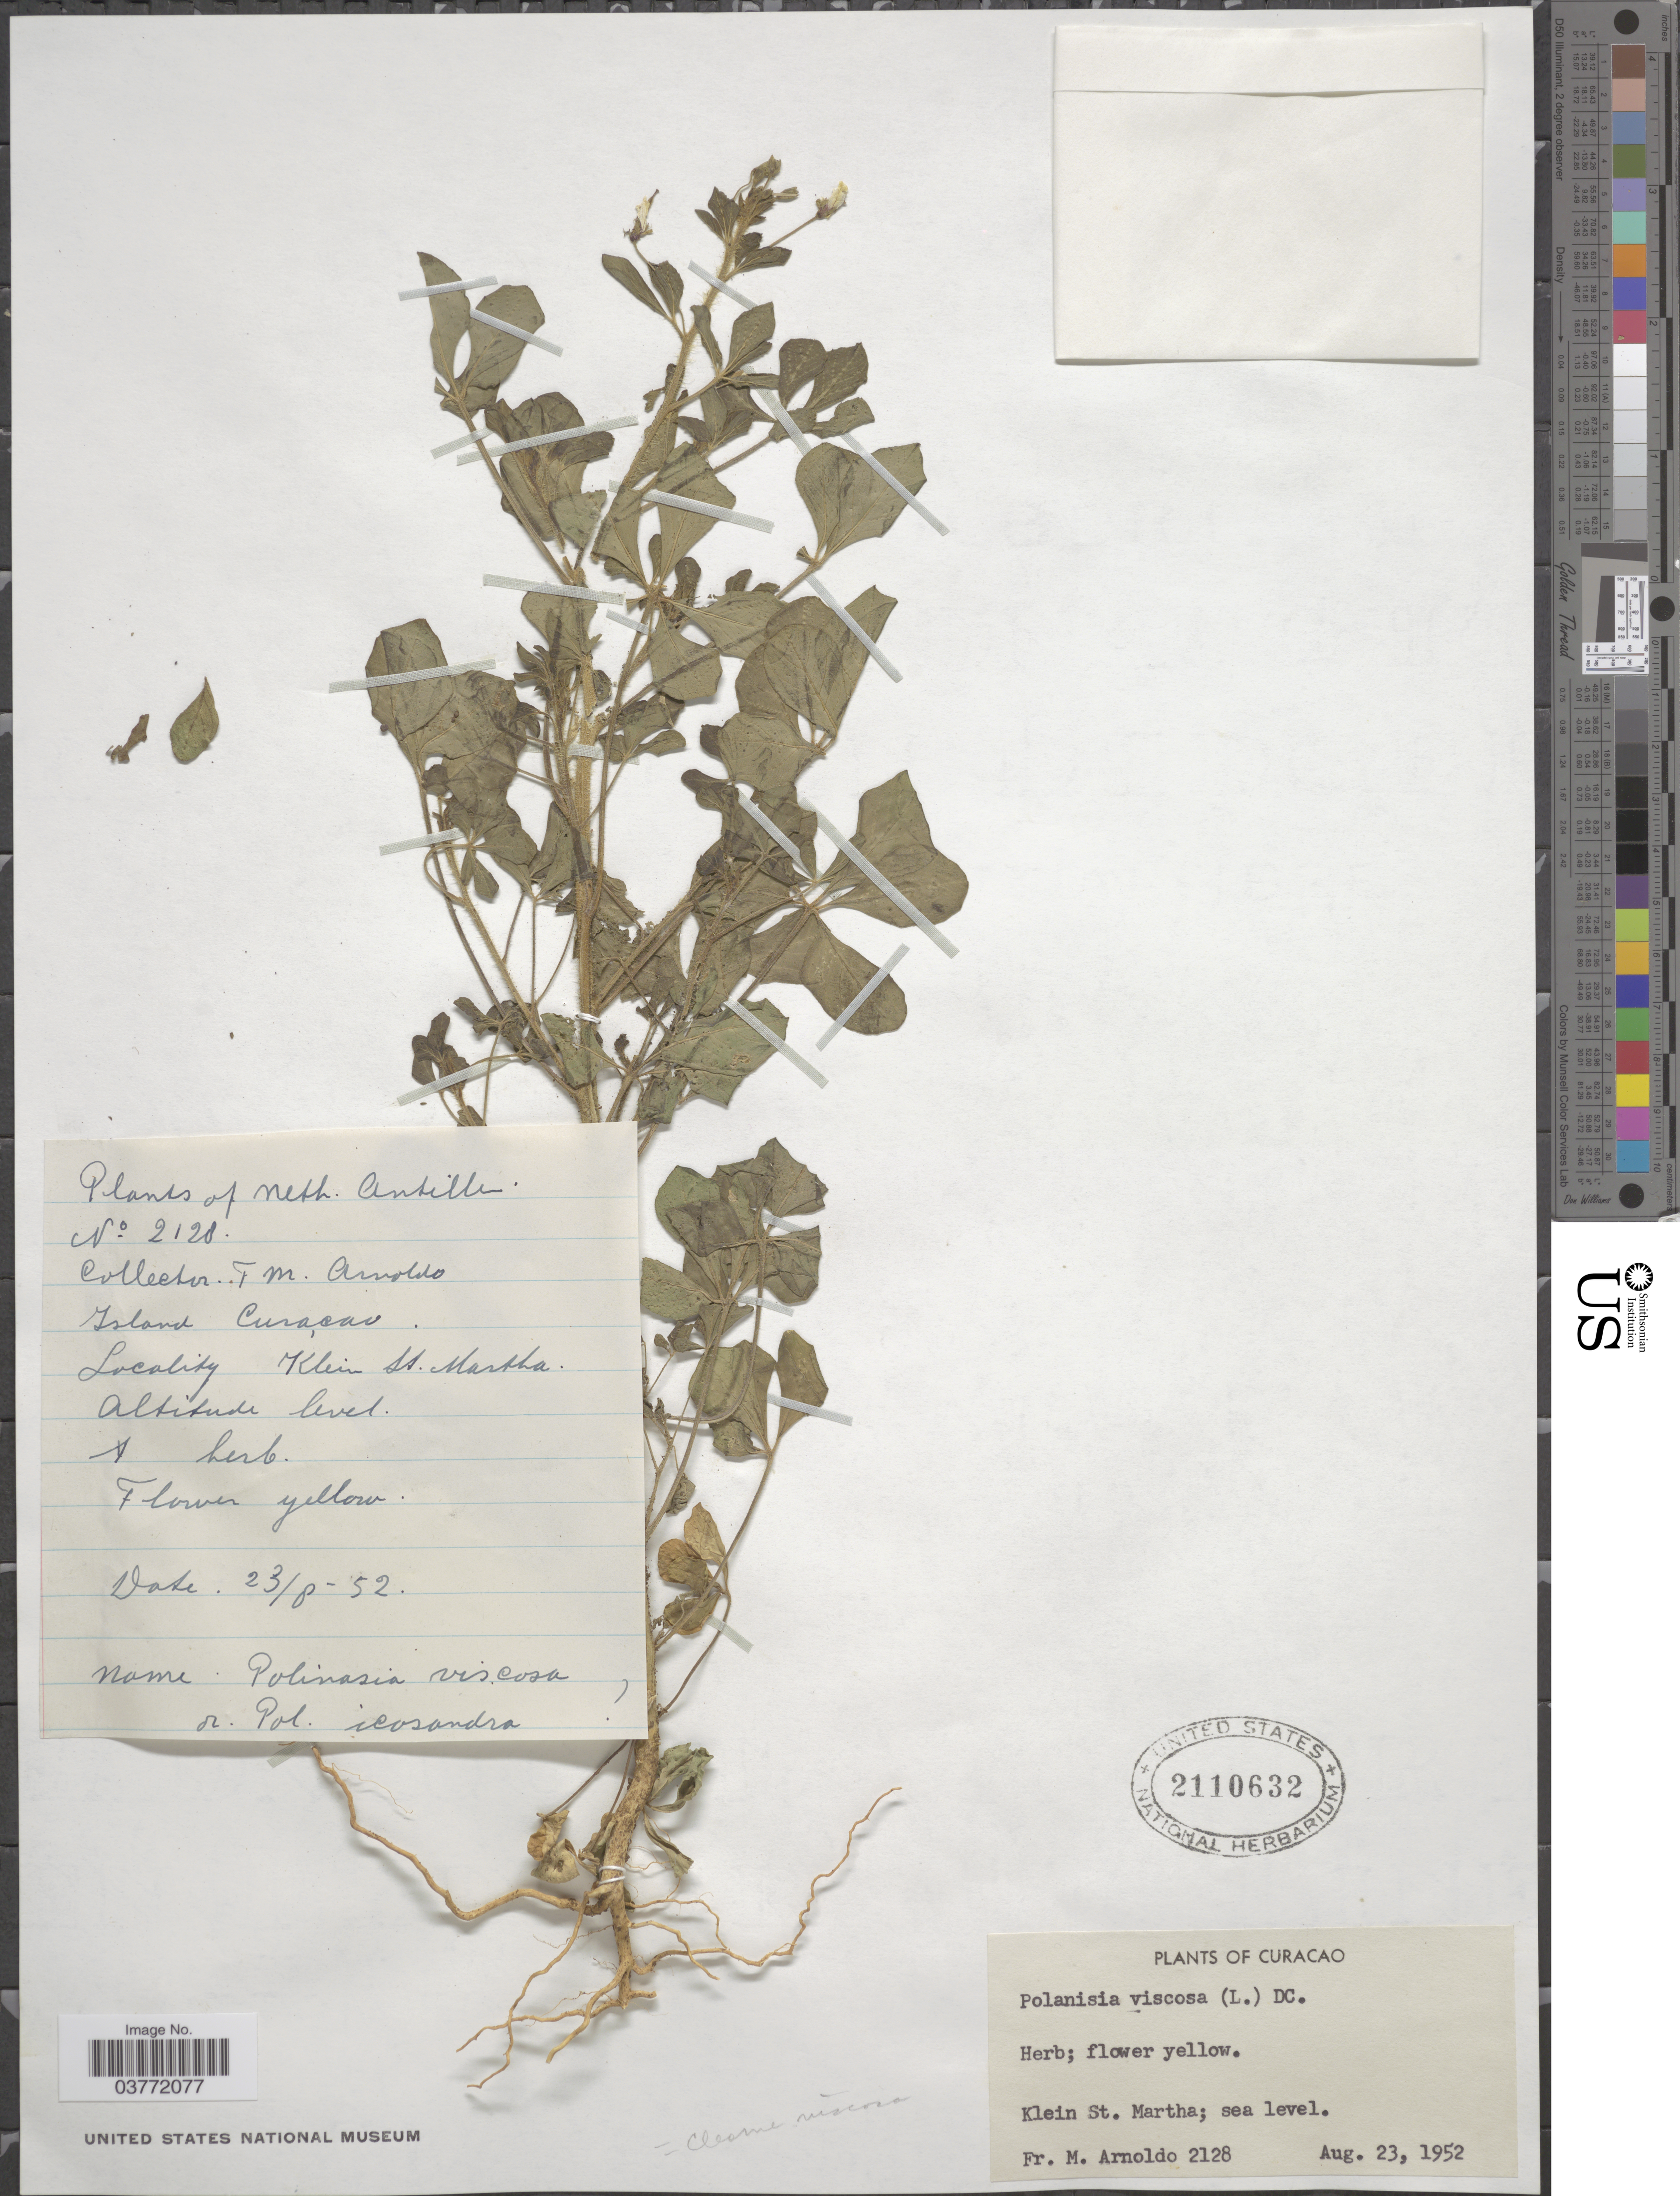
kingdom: Plantae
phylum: Tracheophyta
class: Magnoliopsida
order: Brassicales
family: Cleomaceae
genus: Arivela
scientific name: Arivela viscosa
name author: (L.) Raf.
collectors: N. Arnoldo-Broeders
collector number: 2128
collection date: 1952-08-23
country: Curaçao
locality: Neth. Antillen. Klein St. Martha.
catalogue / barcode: US 2110632